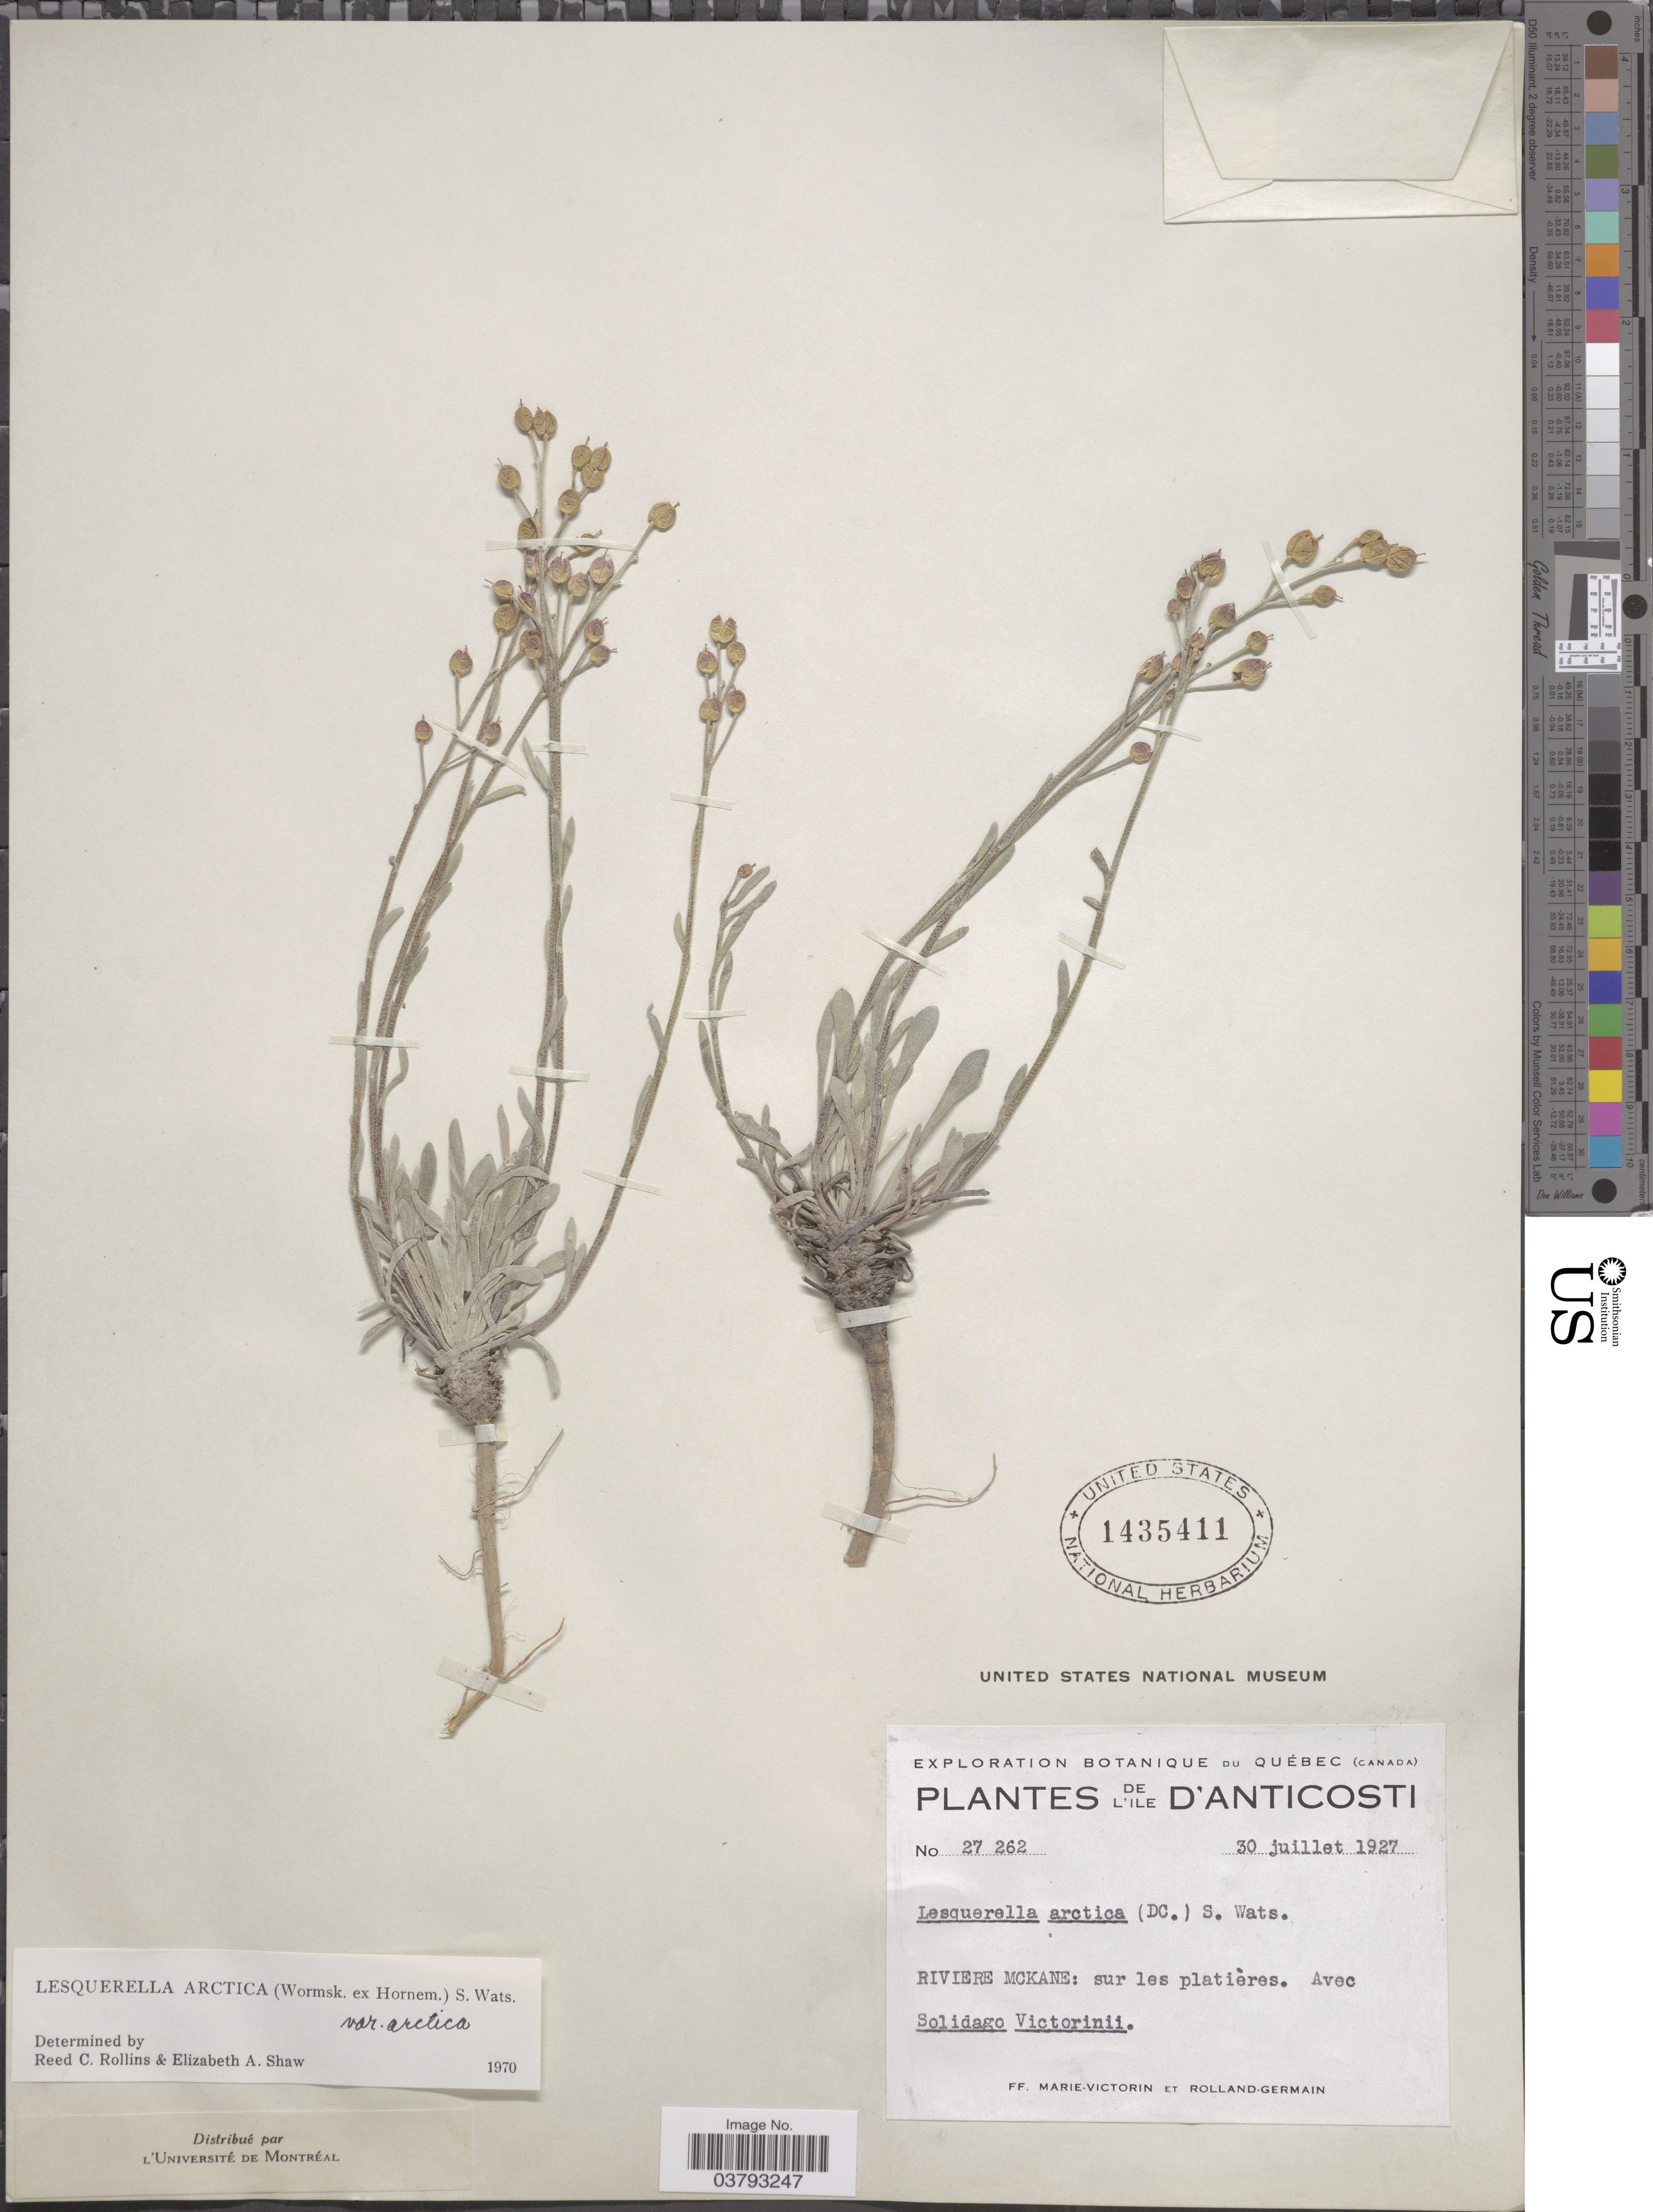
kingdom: Plantae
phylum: Tracheophyta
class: Magnoliopsida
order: Brassicales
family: Brassicaceae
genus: Lesquerella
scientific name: Lesquerella arctica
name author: (Wormsk. ex Hornem.) S. Watson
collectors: F. Marie-Victorin & Rolland-Germain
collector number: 27262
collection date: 1927-07-30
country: Canada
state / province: Quebec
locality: Ile d'Anticosti. Riviere McKane: sur les platières.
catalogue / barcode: US 1435411